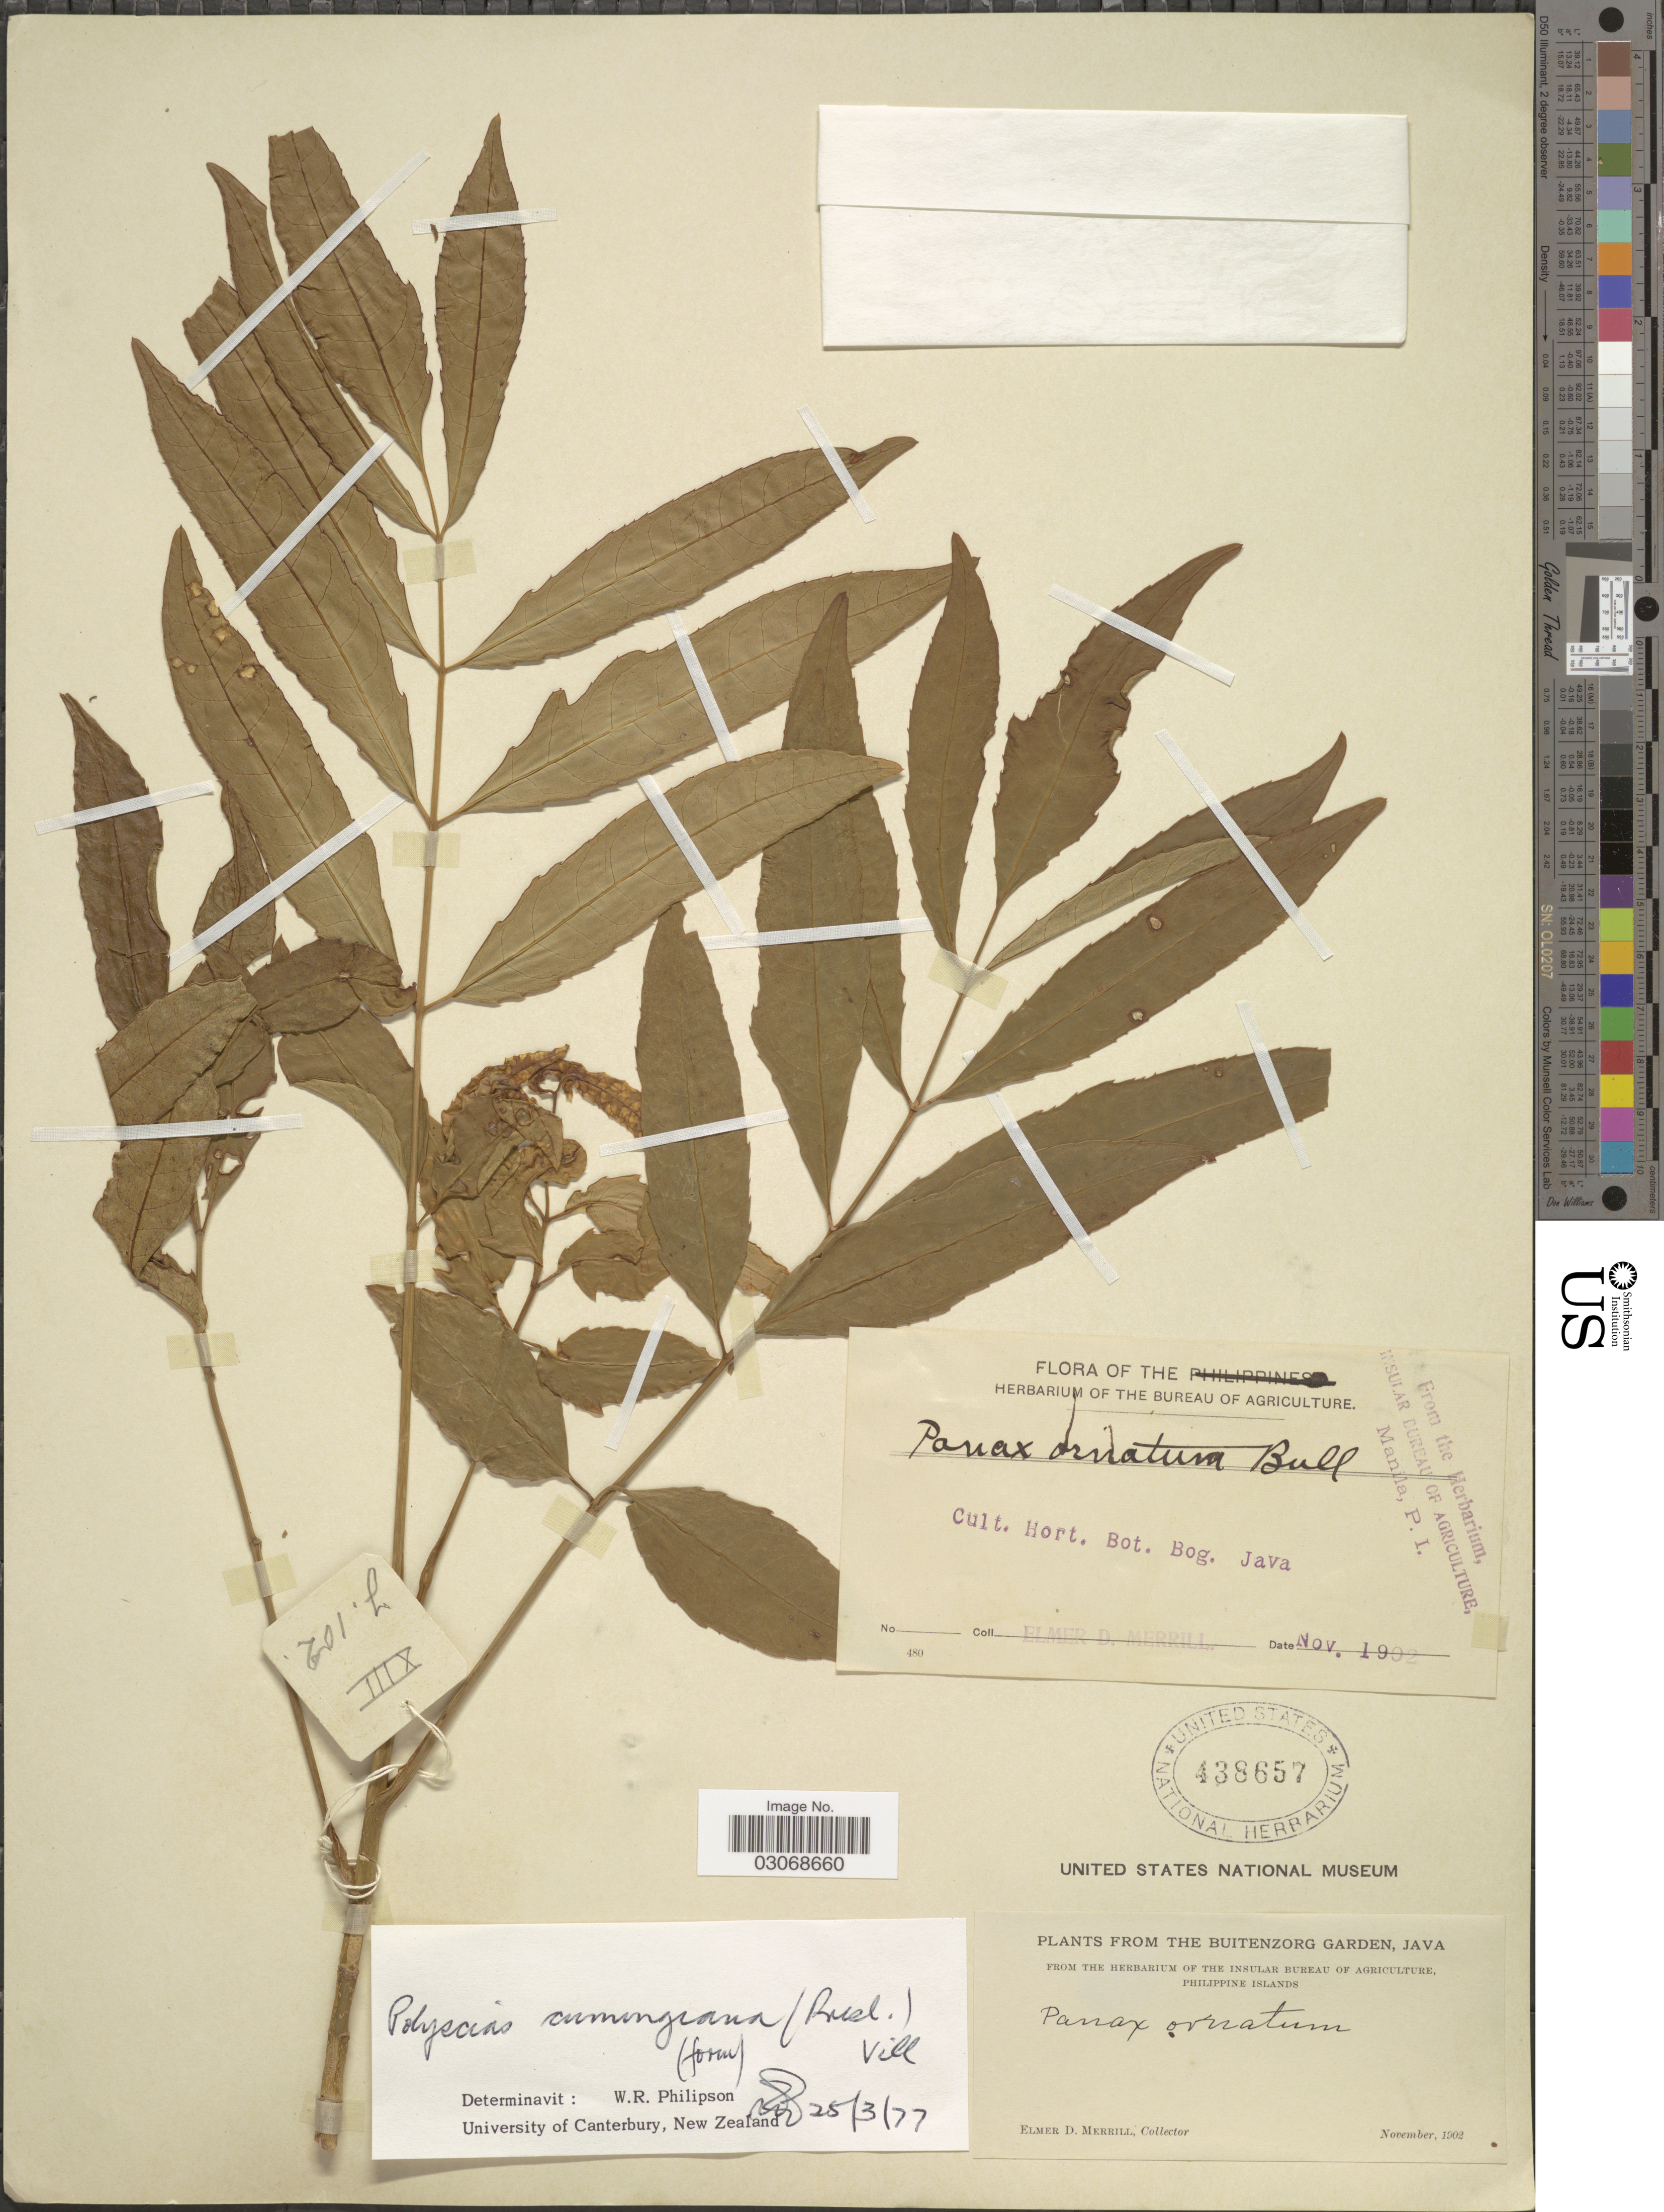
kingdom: Plantae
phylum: Tracheophyta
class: Magnoliopsida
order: Apiales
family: Araliaceae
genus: Polyscias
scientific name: Polyscias cumingiana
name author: (C. Presl) Fern.-Vill.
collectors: E. D. Merrill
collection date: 1902-11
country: Indonesia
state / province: Java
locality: Cult. Hort. Bot. Bog. Java, The Buitenzorg Garden.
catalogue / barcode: US 438657